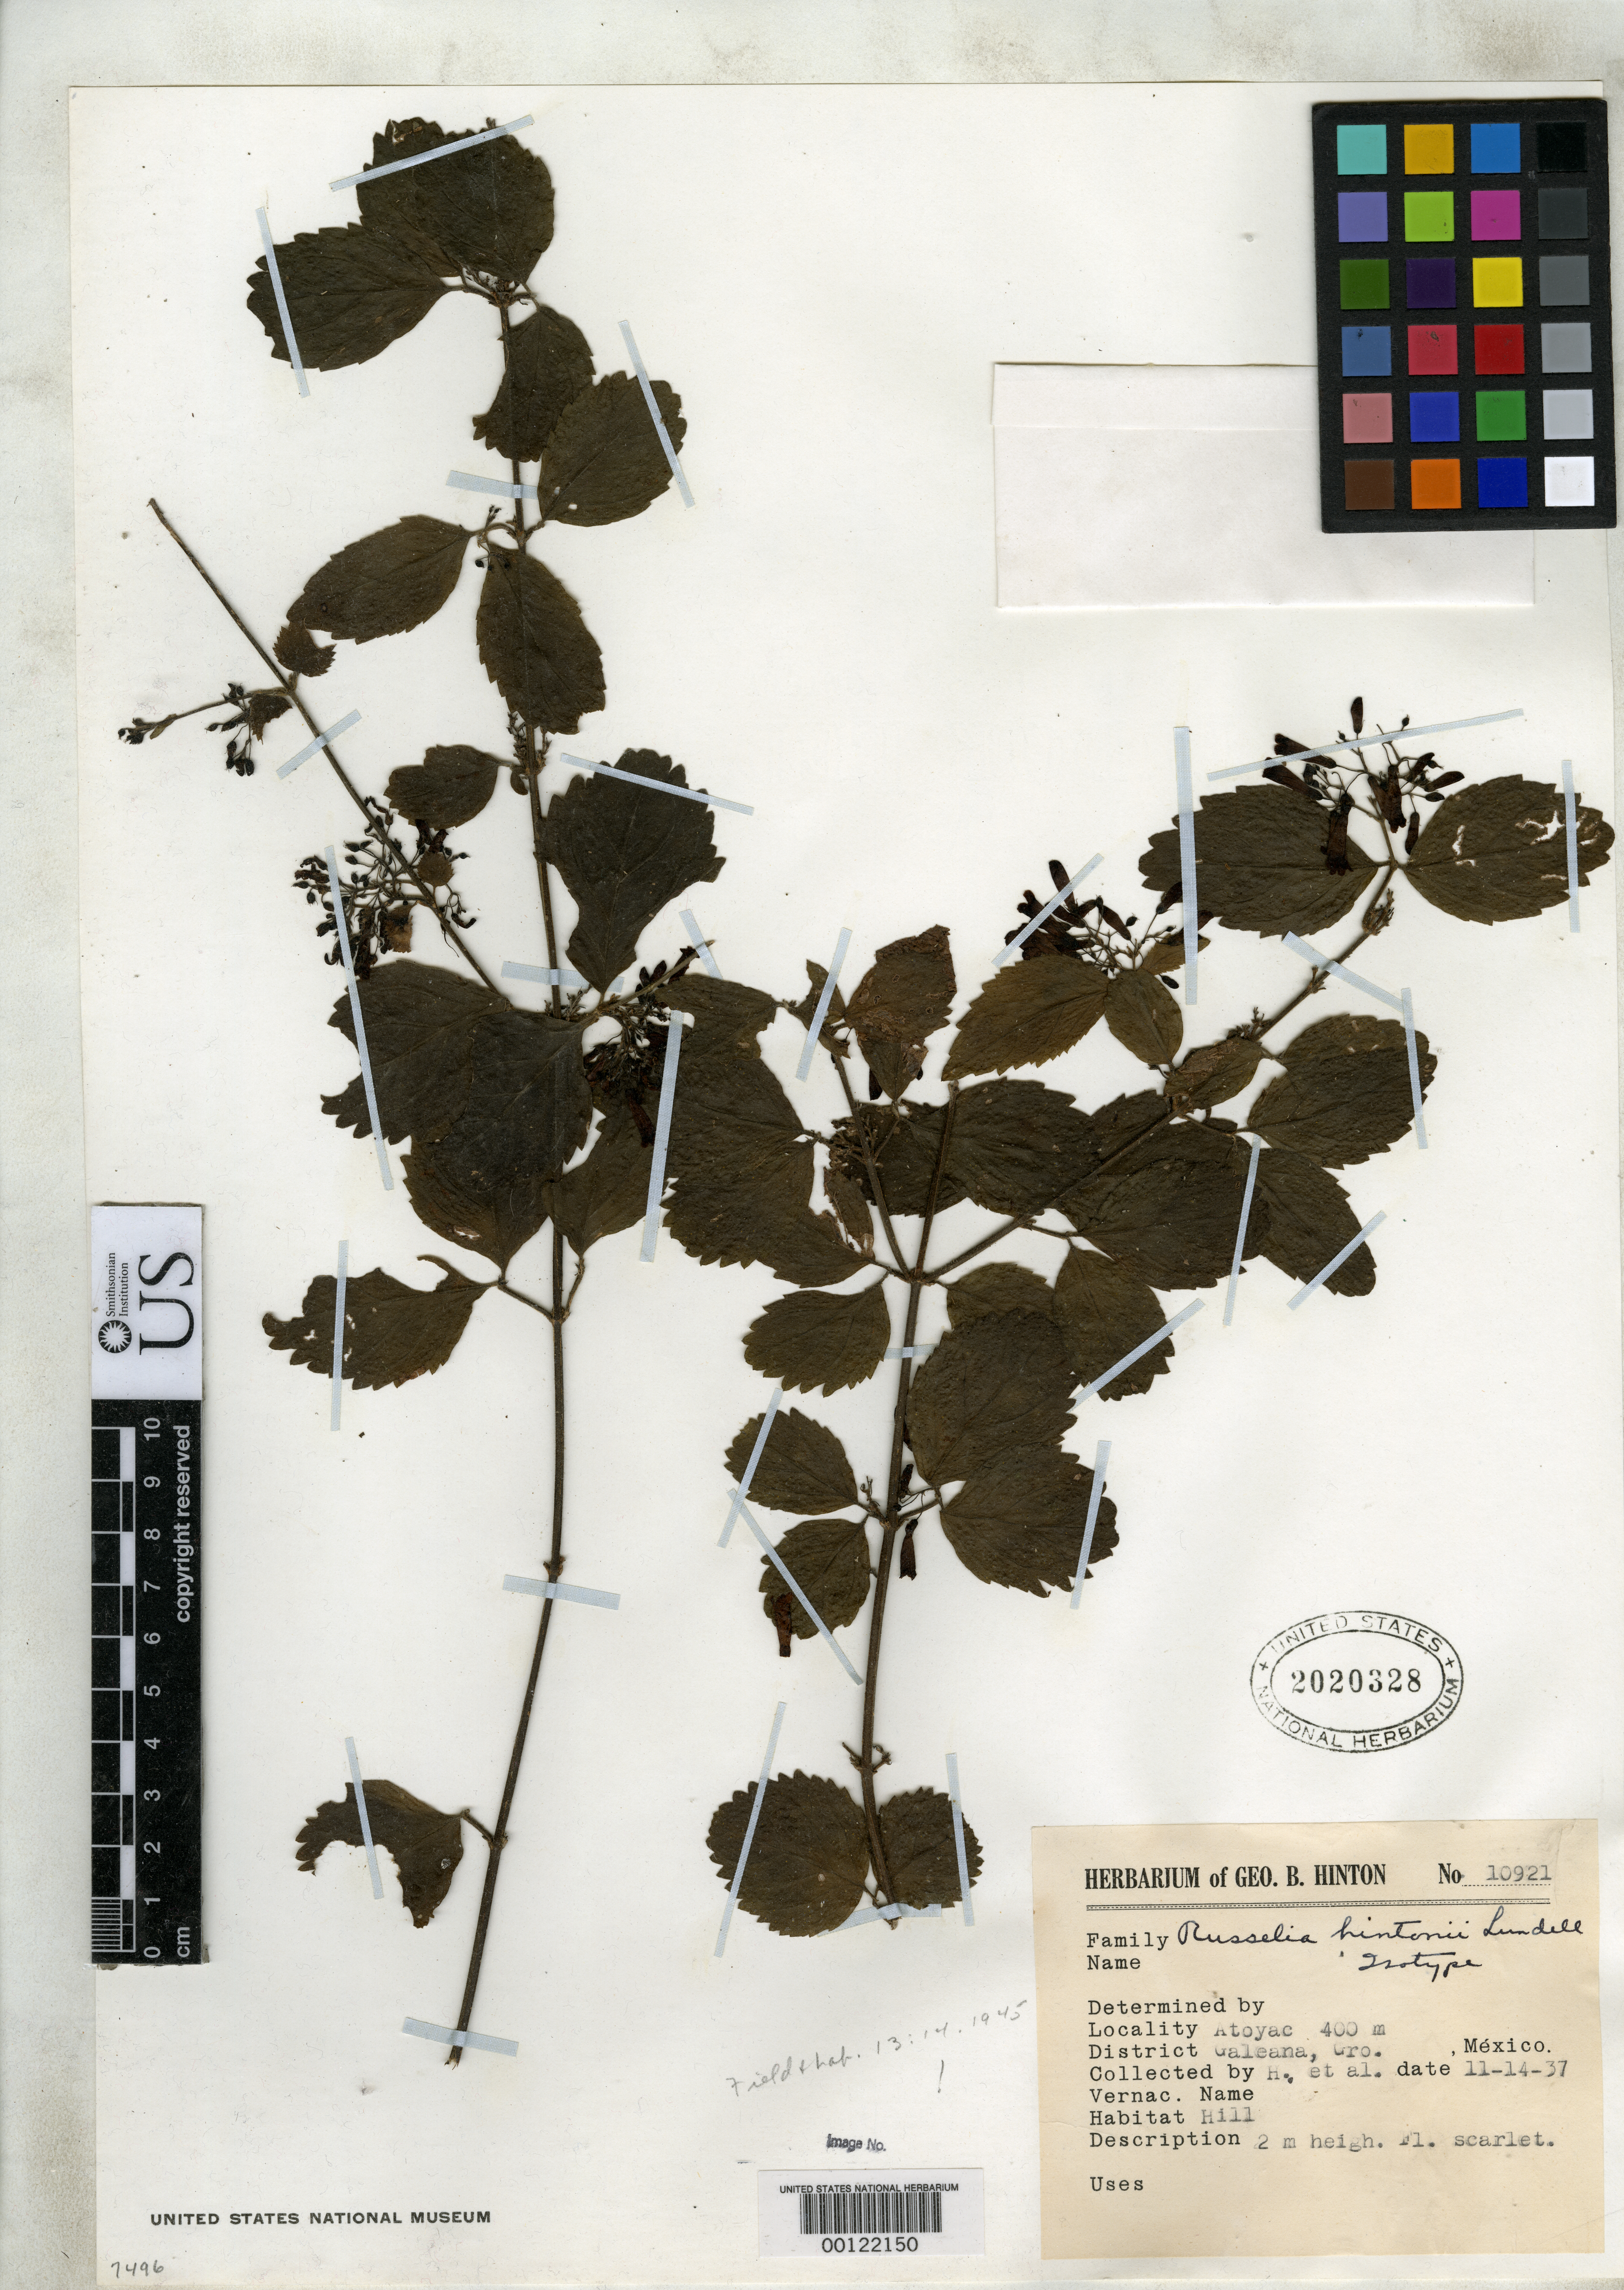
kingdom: Plantae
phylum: Tracheophyta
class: Magnoliopsida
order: Lamiales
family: Plantaginaceae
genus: Russelia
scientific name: Russelia hintoni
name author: Lundell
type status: Isotype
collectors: G. B. Hinton et al.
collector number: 10921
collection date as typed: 14 Nov 1937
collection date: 1937-11-14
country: Mexico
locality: Atoyac, Galeana, Gro.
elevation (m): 400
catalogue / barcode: US 2020328